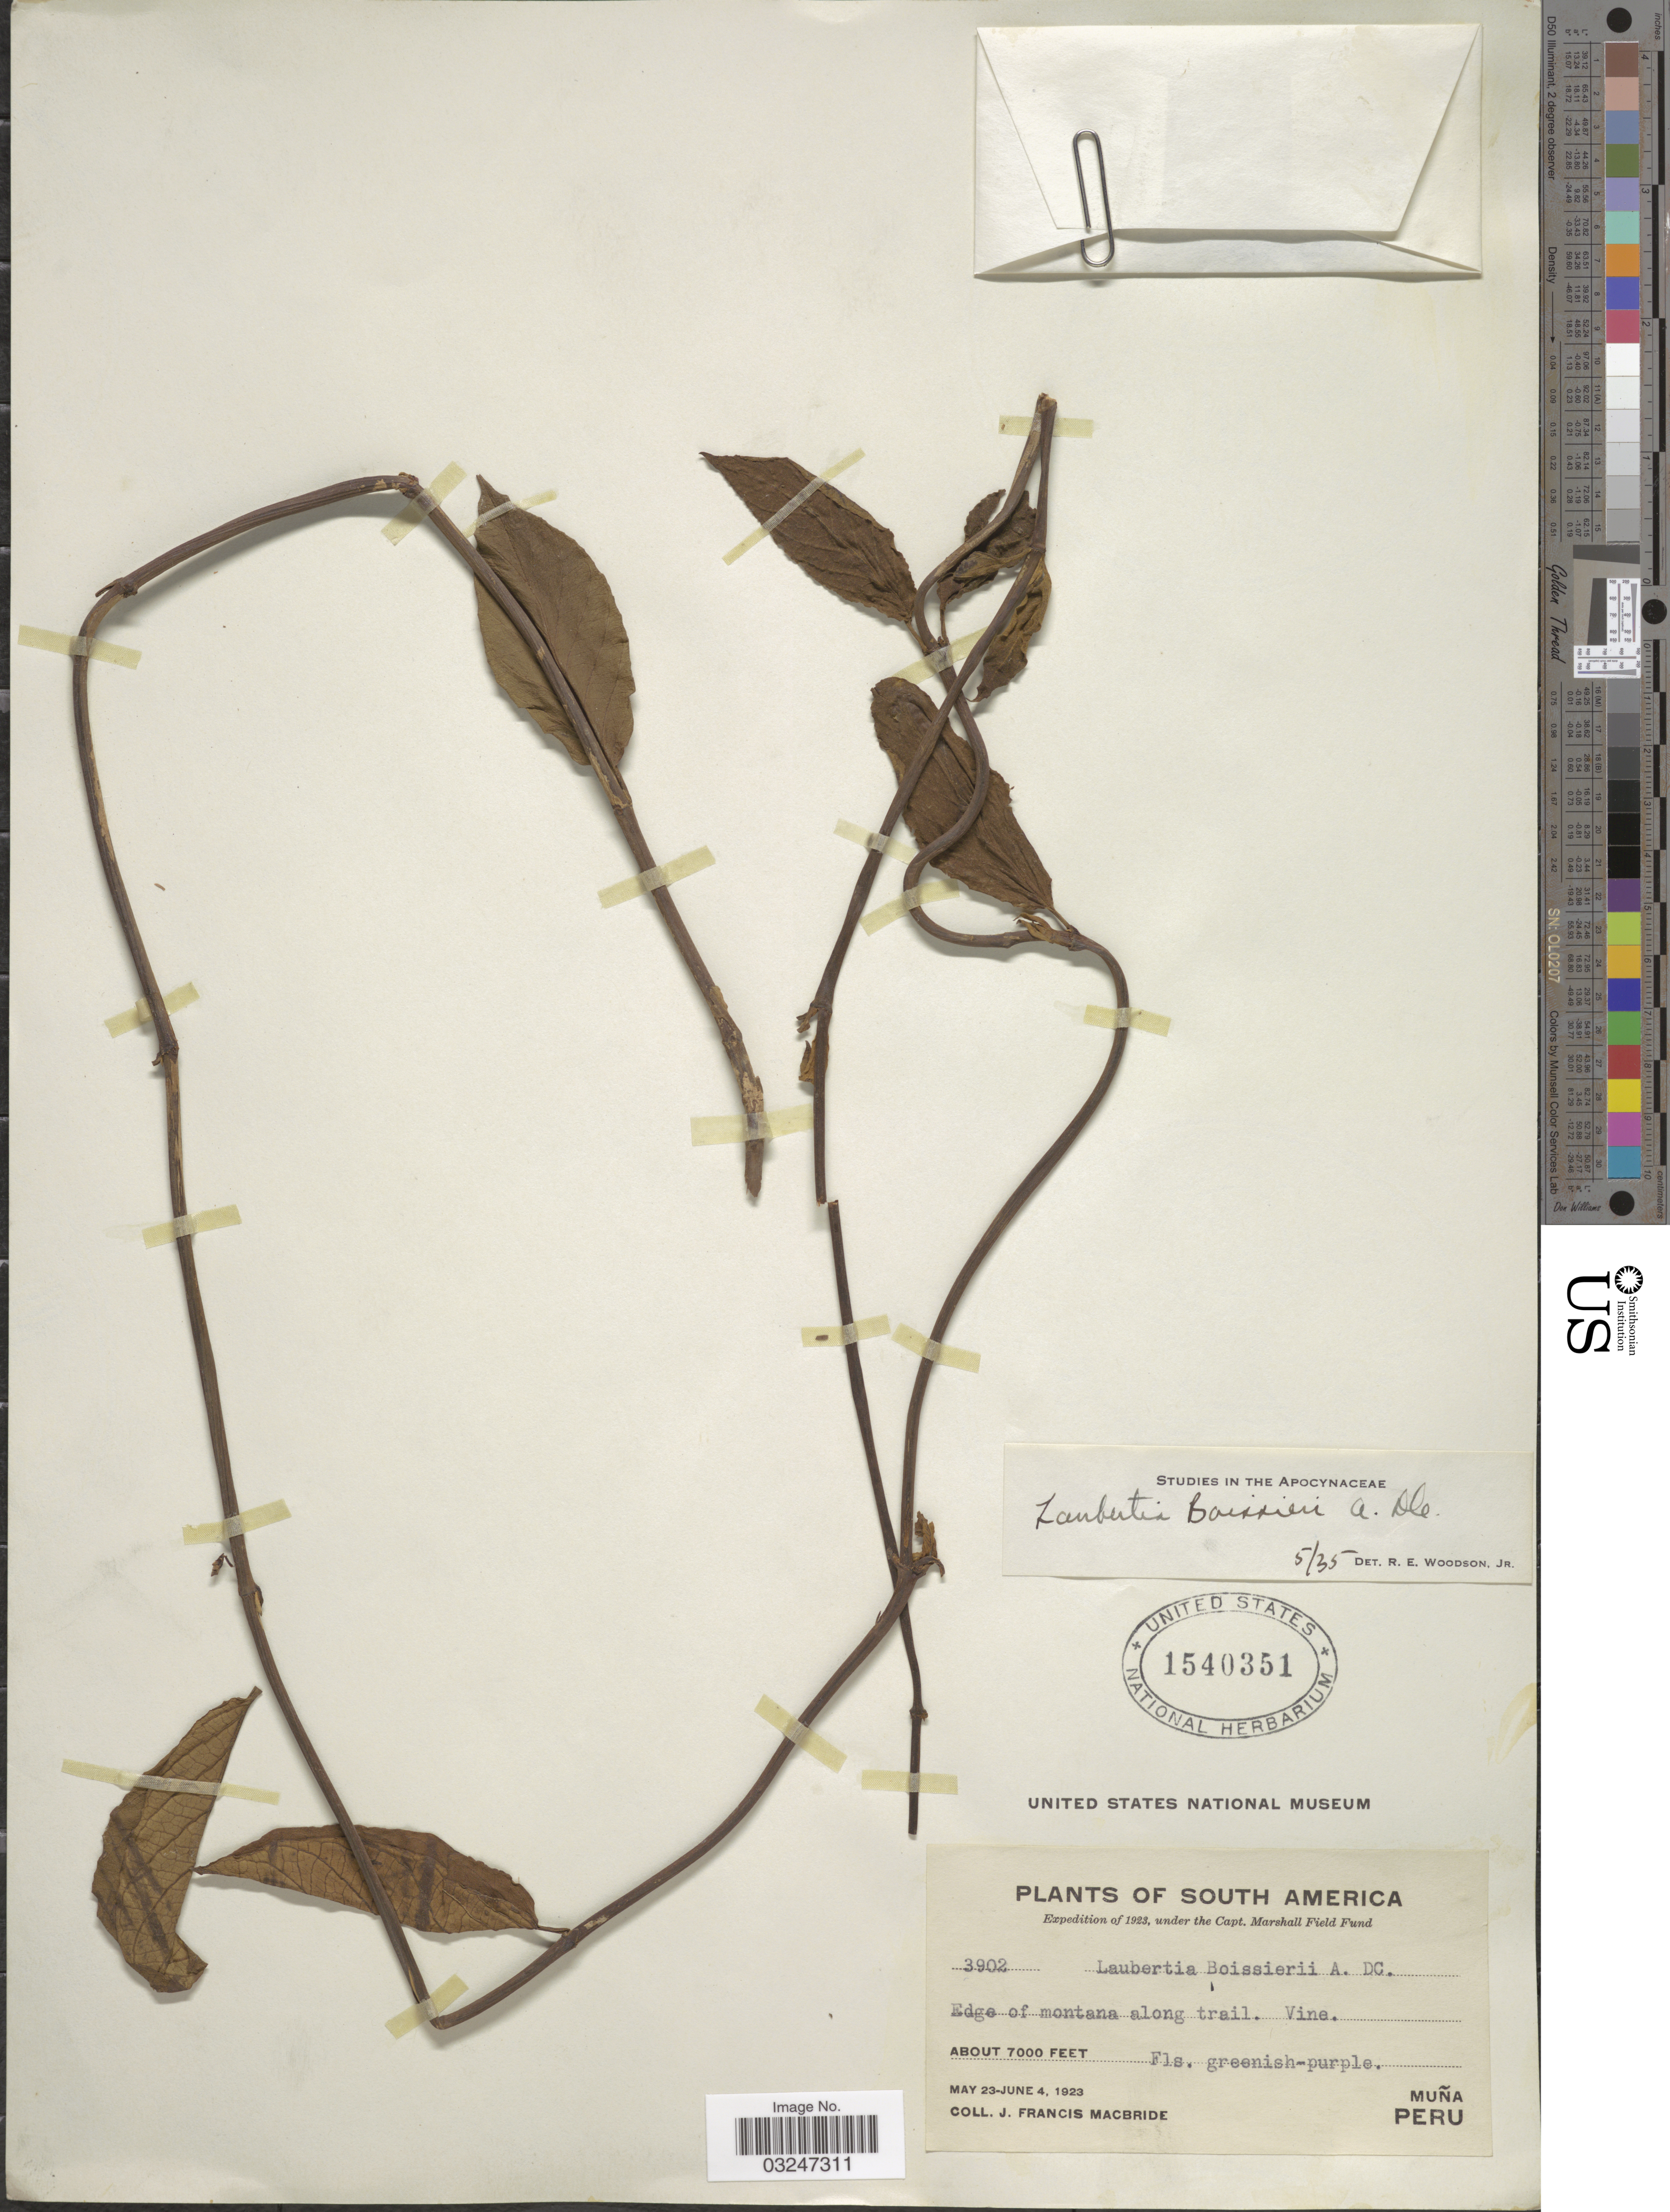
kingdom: Plantae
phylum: Tracheophyta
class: Magnoliopsida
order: Gentianales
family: Apocynaceae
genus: Laubertia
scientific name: Laubertia boissieri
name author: A. DC.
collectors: J. F. Macbride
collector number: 3902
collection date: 1923-05-23/1923-06-04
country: Peru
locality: Muña.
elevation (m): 2134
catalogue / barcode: US 1540351